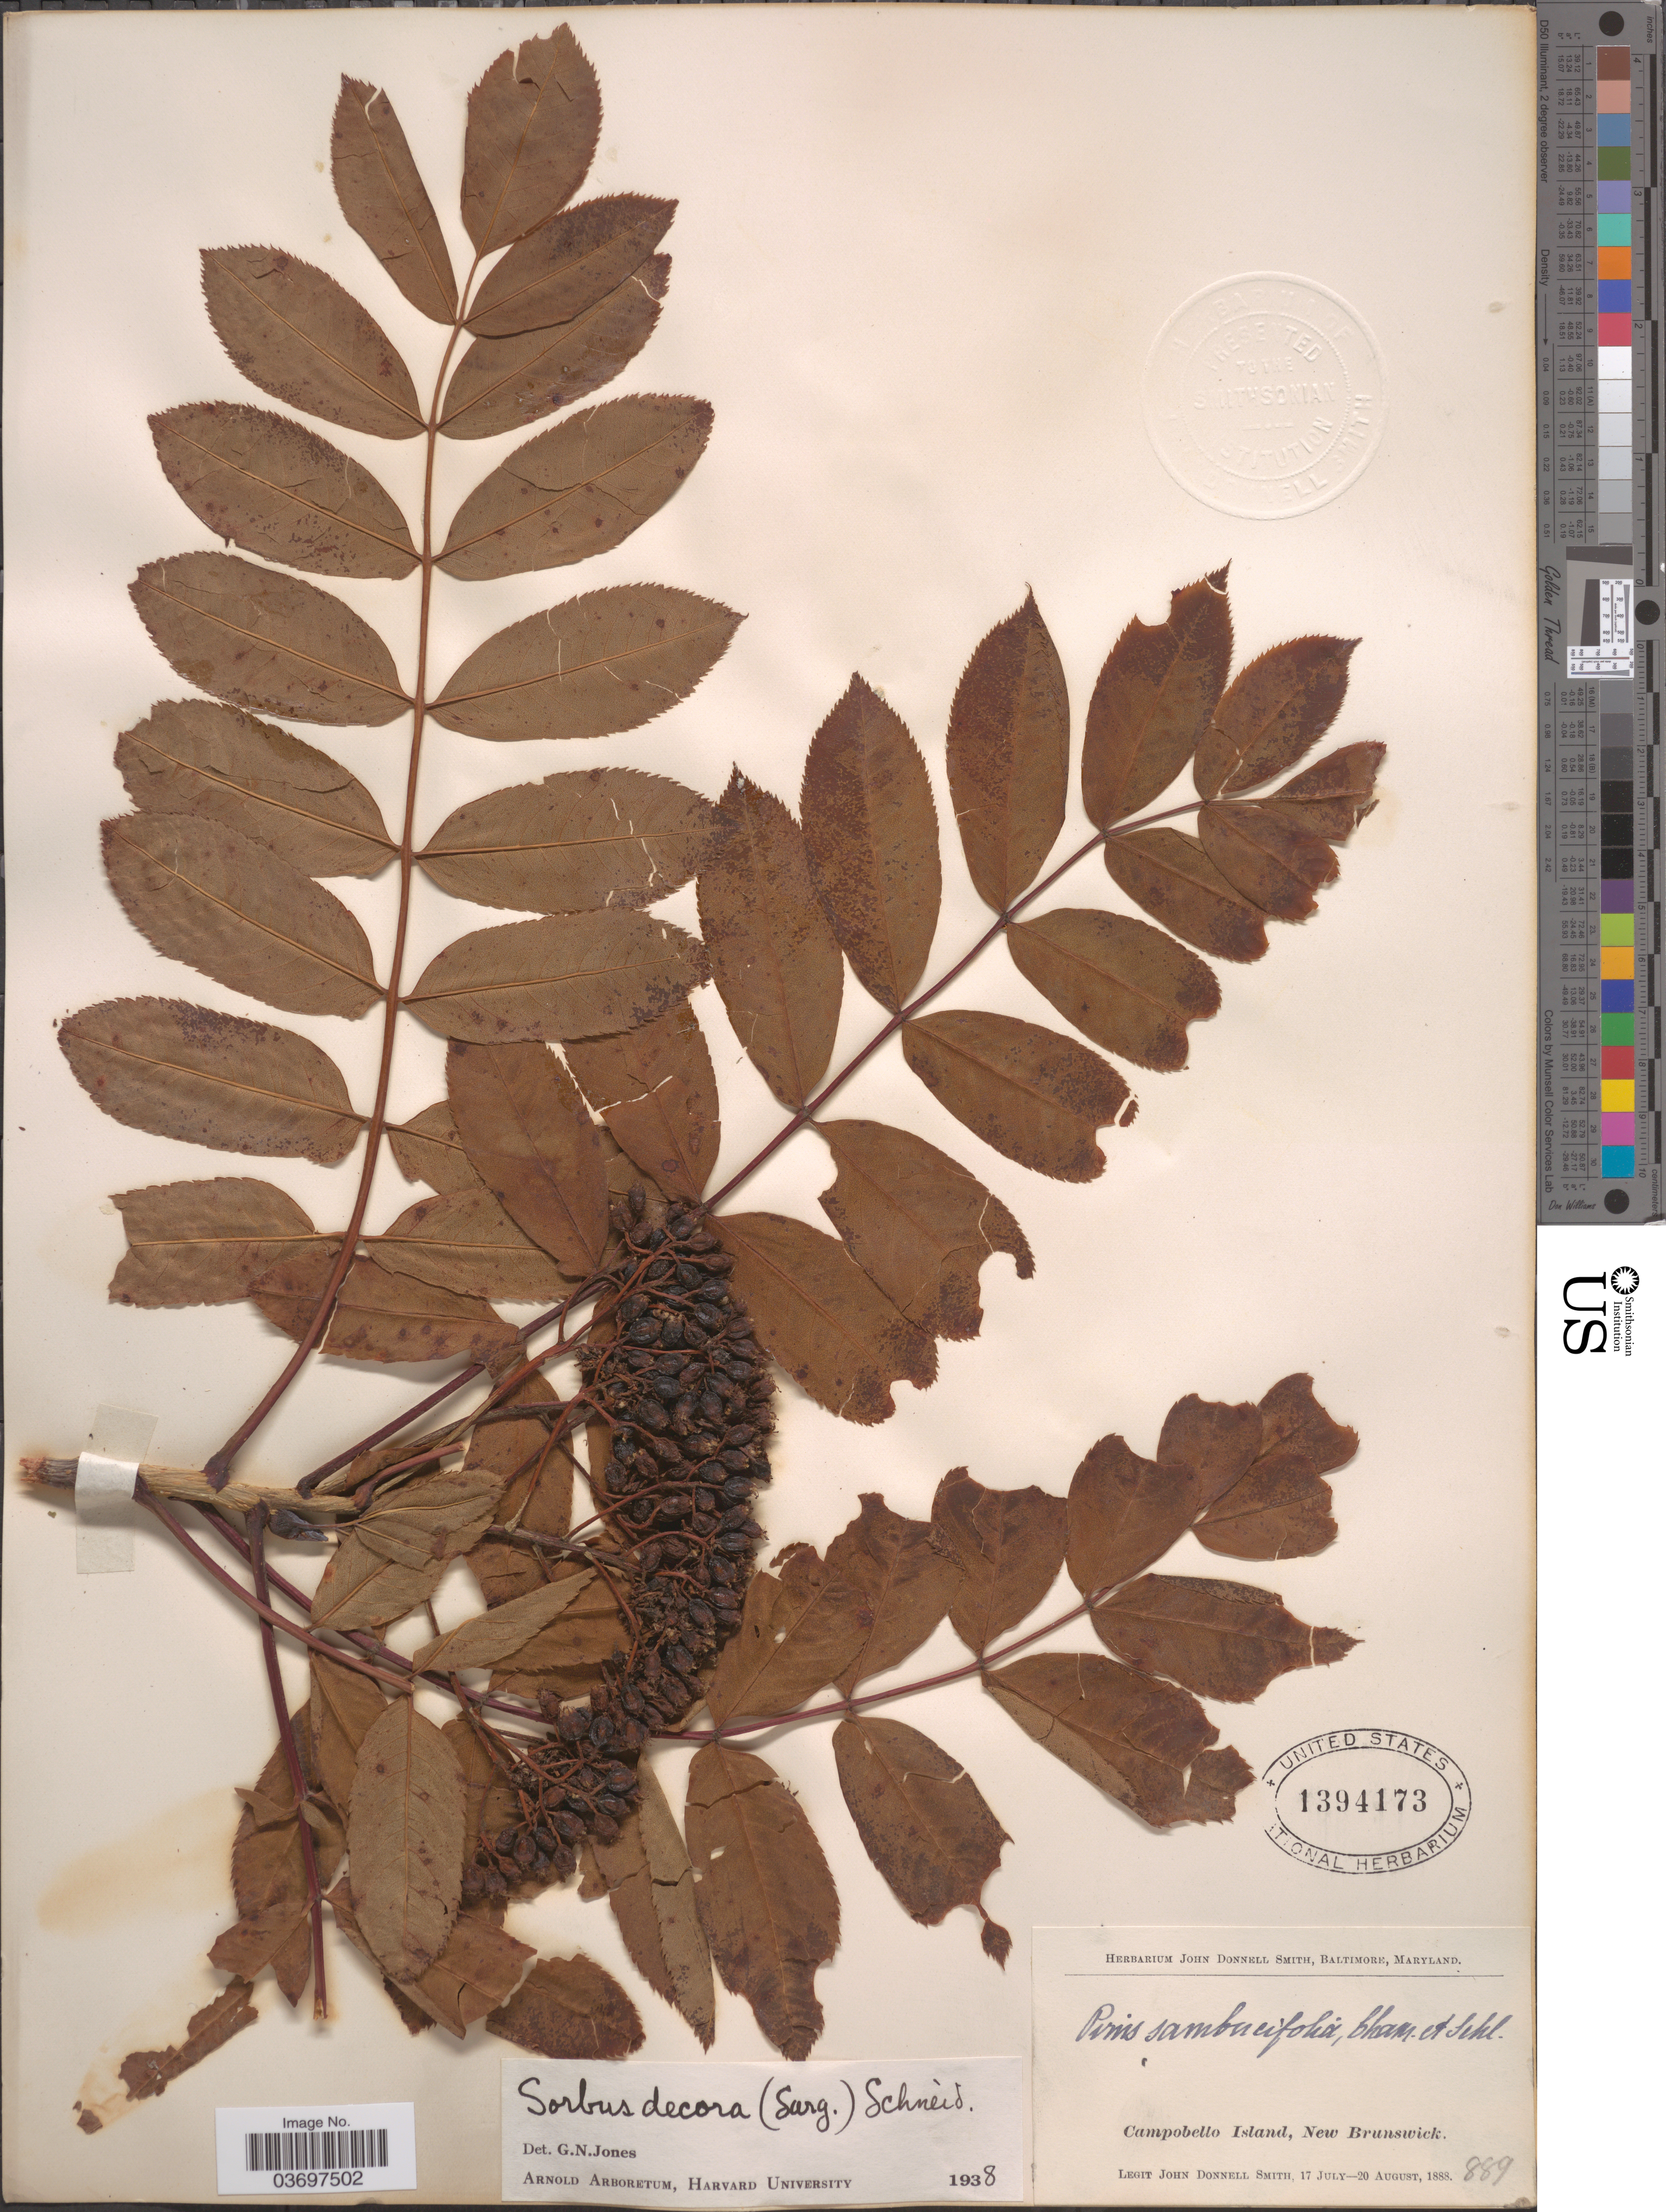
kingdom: Plantae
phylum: Tracheophyta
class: Magnoliopsida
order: Rosales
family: Rosaceae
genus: Sorbus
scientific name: Sorbus decora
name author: (Sarg.) C.K. Schneid.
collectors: J. Donnell Smith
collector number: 889?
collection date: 1888-07-17/1888-08-20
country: Canada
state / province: New Brunswick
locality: Campobello Island.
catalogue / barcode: US 1394173